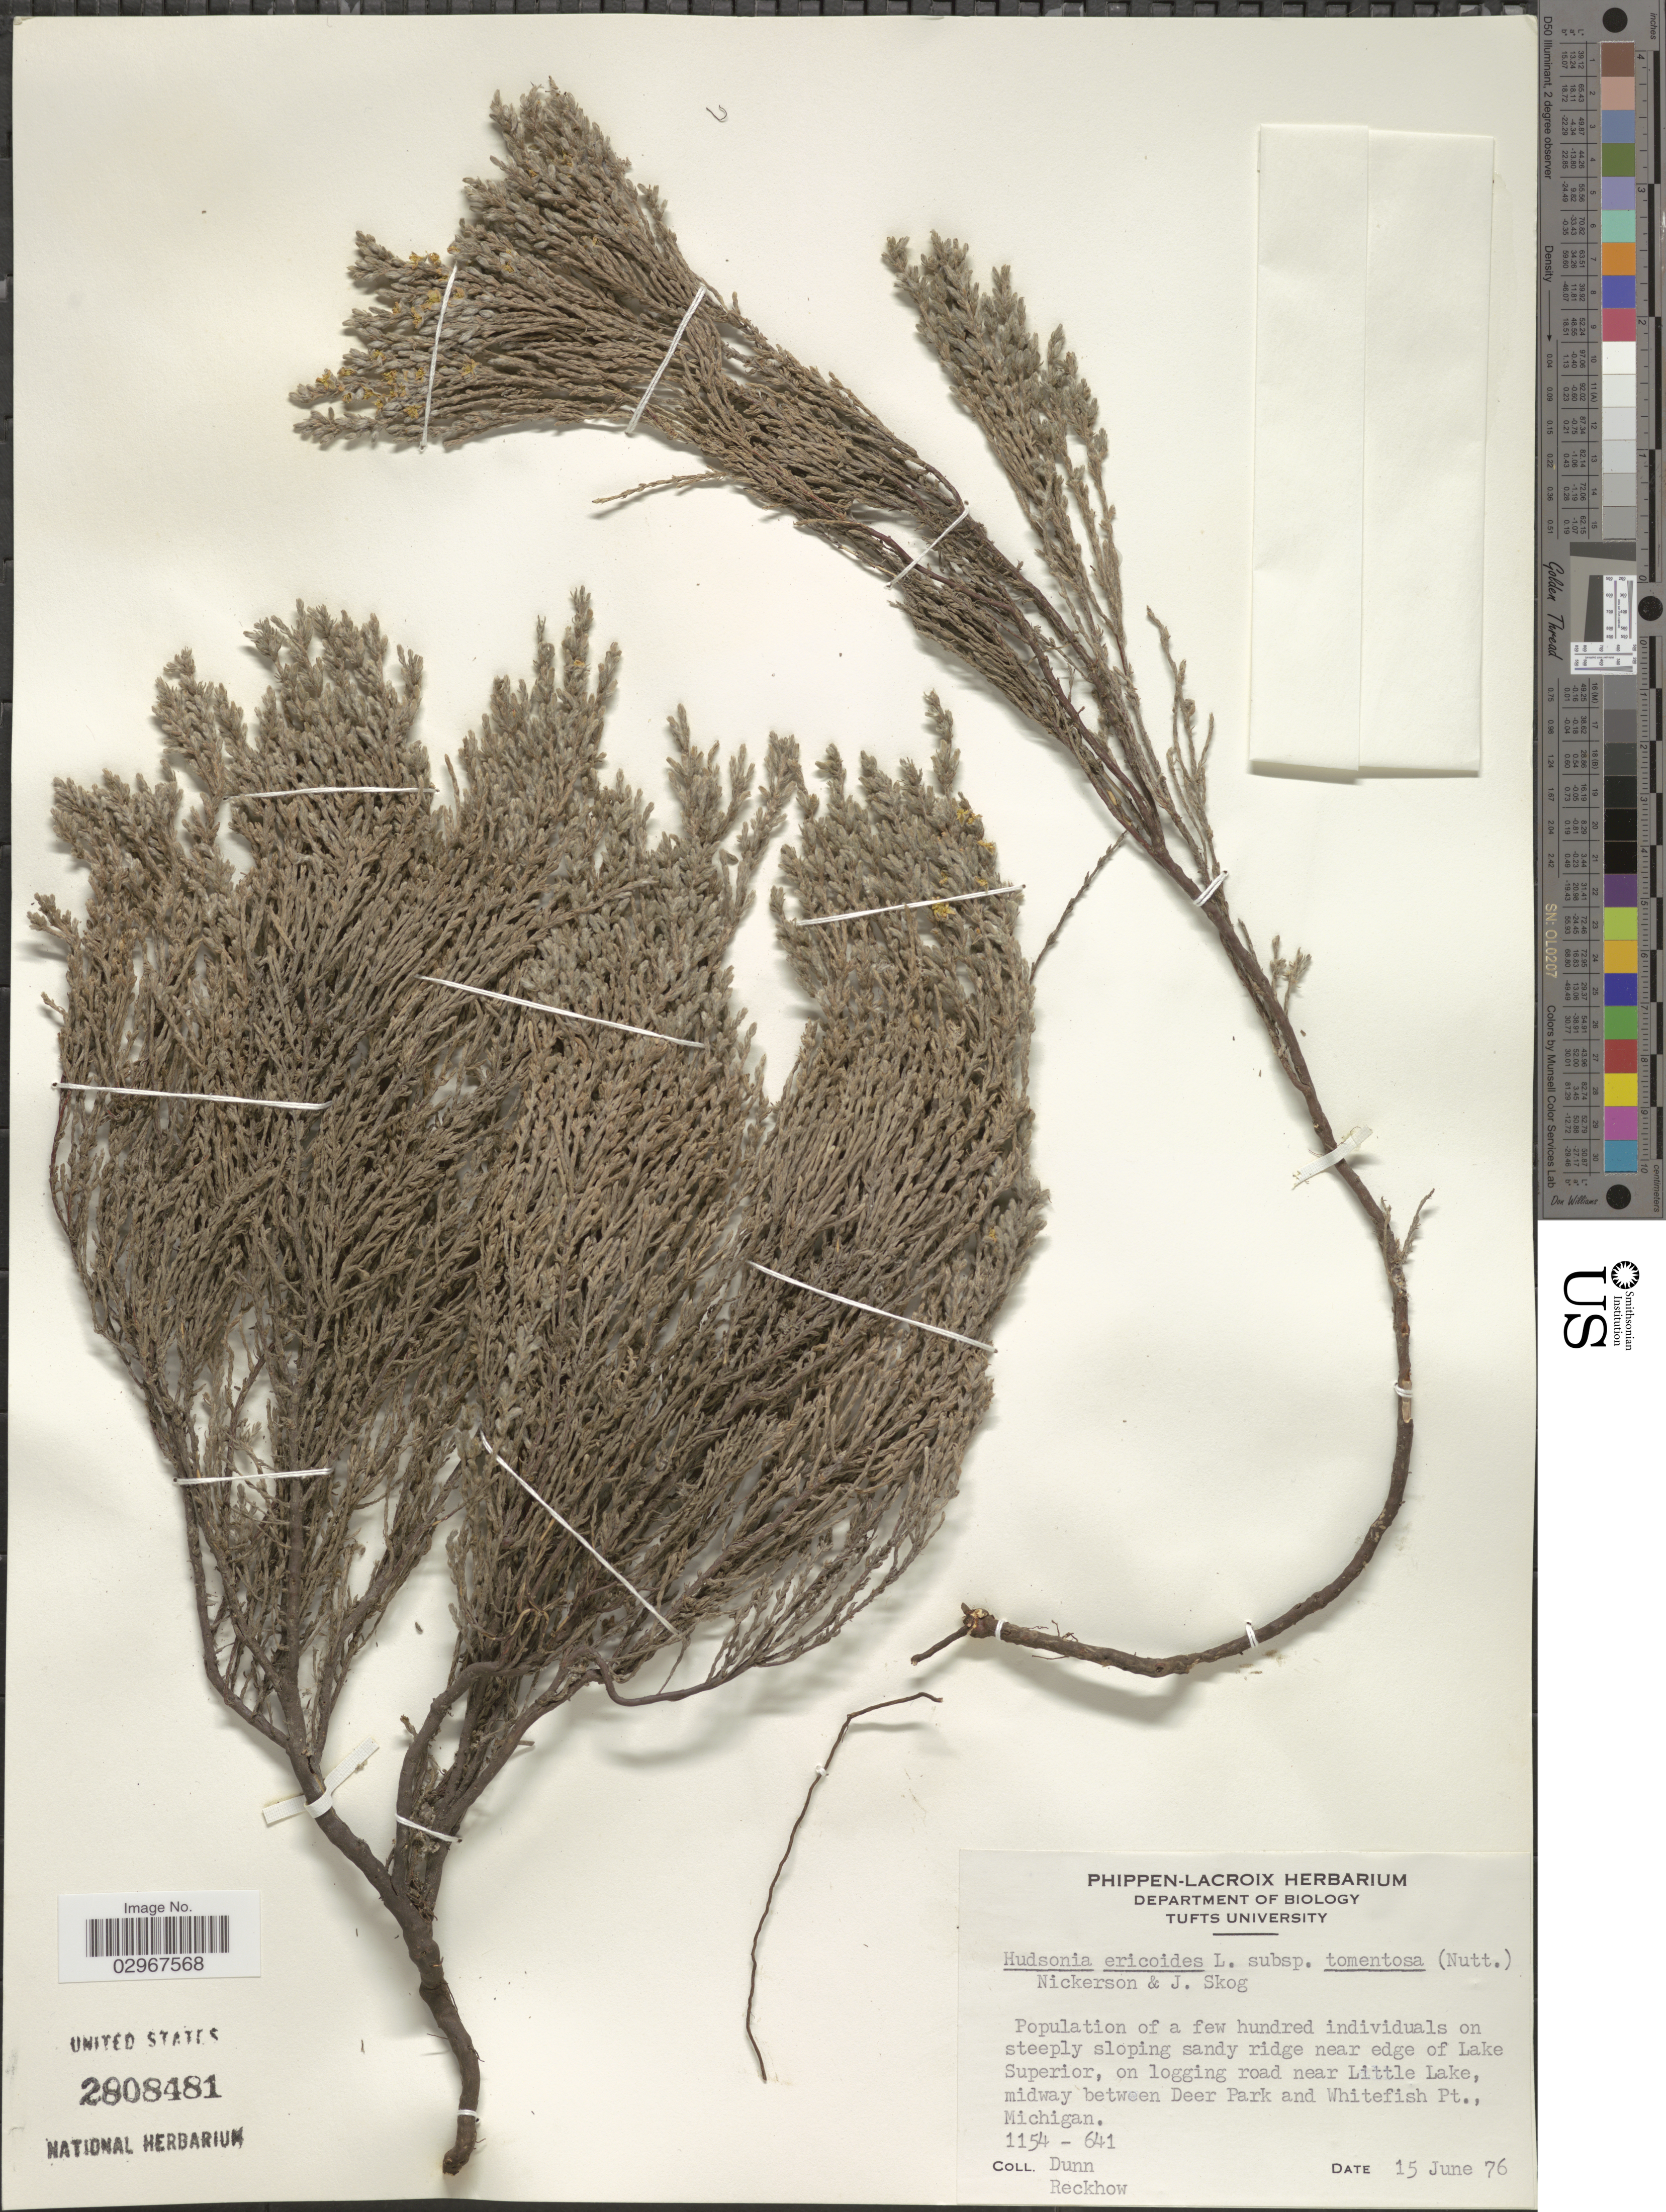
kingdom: Plantae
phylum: Tracheophyta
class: Magnoliopsida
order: Malvales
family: Cistaceae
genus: Hudsonia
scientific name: Hudsonia tomentosa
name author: Nutt.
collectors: -- Dunn & Reckhow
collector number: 1154-641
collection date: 1976-06-15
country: United States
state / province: Michigan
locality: Near edge of Lake Superior, on logging road near Little Lake, midway between Deer Park and Whitefish Pt.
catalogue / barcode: US 2808481